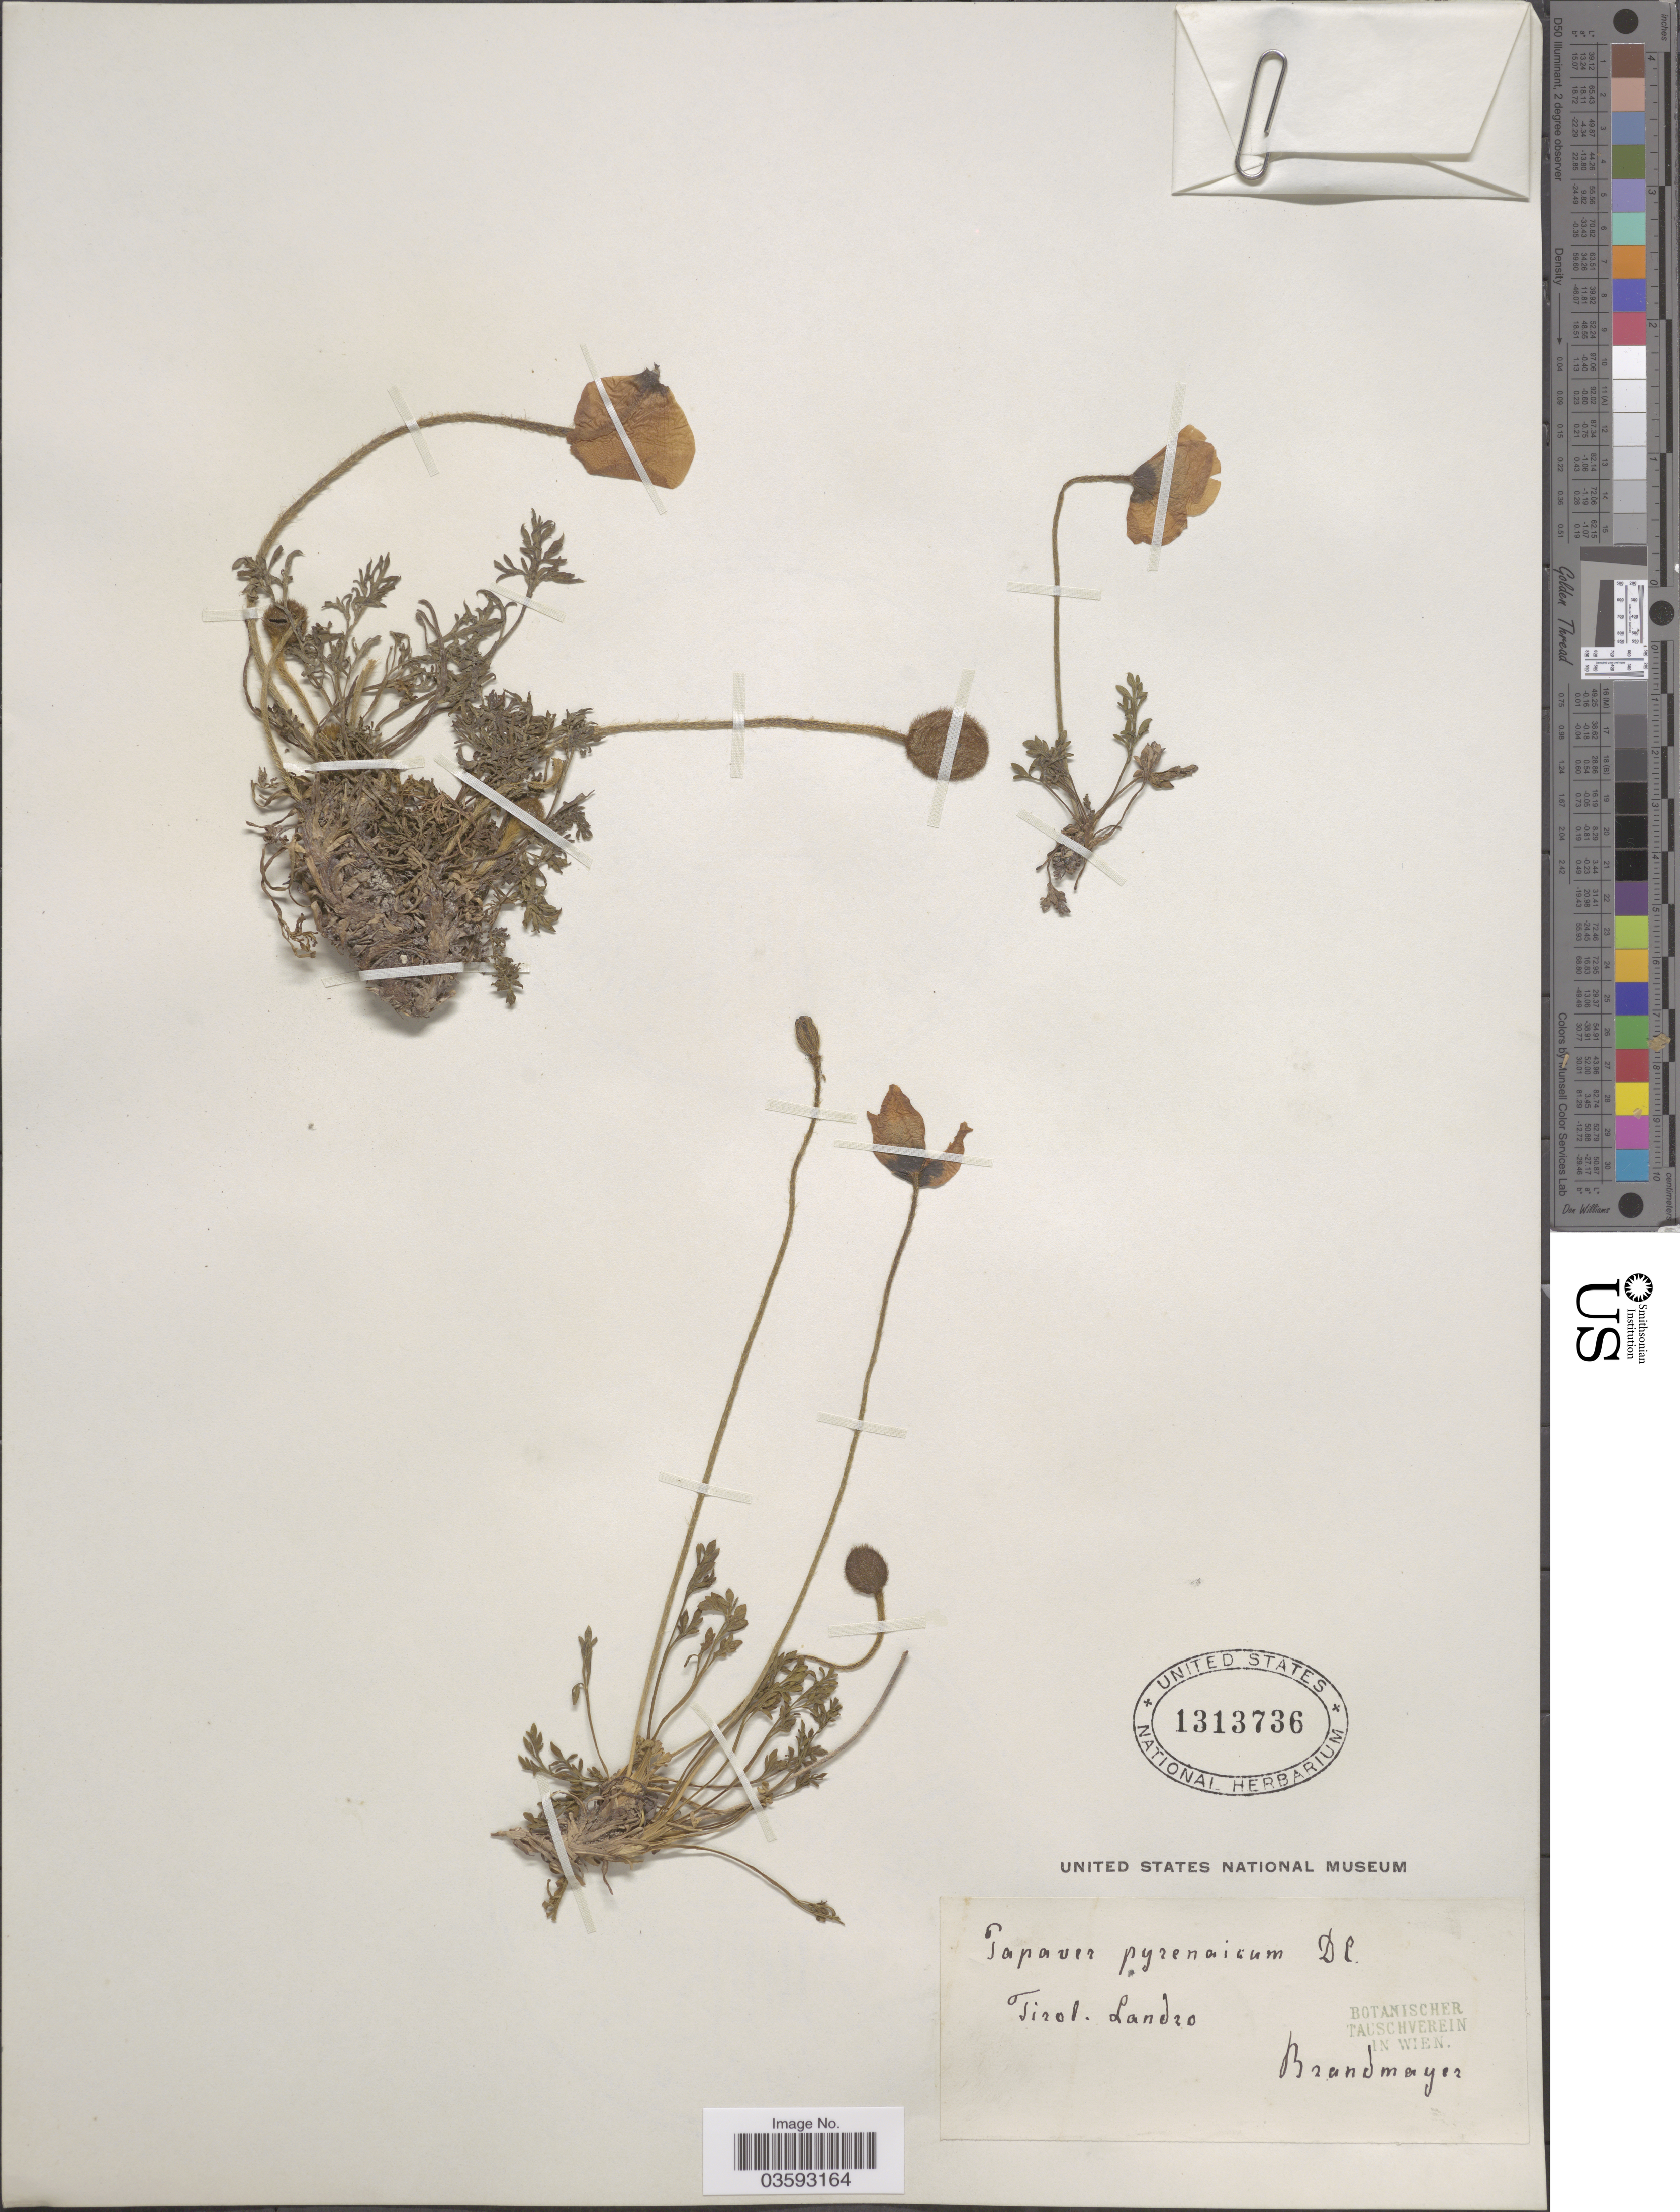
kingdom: Plantae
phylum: Tracheophyta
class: Magnoliopsida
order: Ranunculales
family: Papaveraceae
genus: Papaver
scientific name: Papaver pyrenaicum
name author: Willd.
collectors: Brandmayer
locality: Tirol. Landzo.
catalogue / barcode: US 1313736